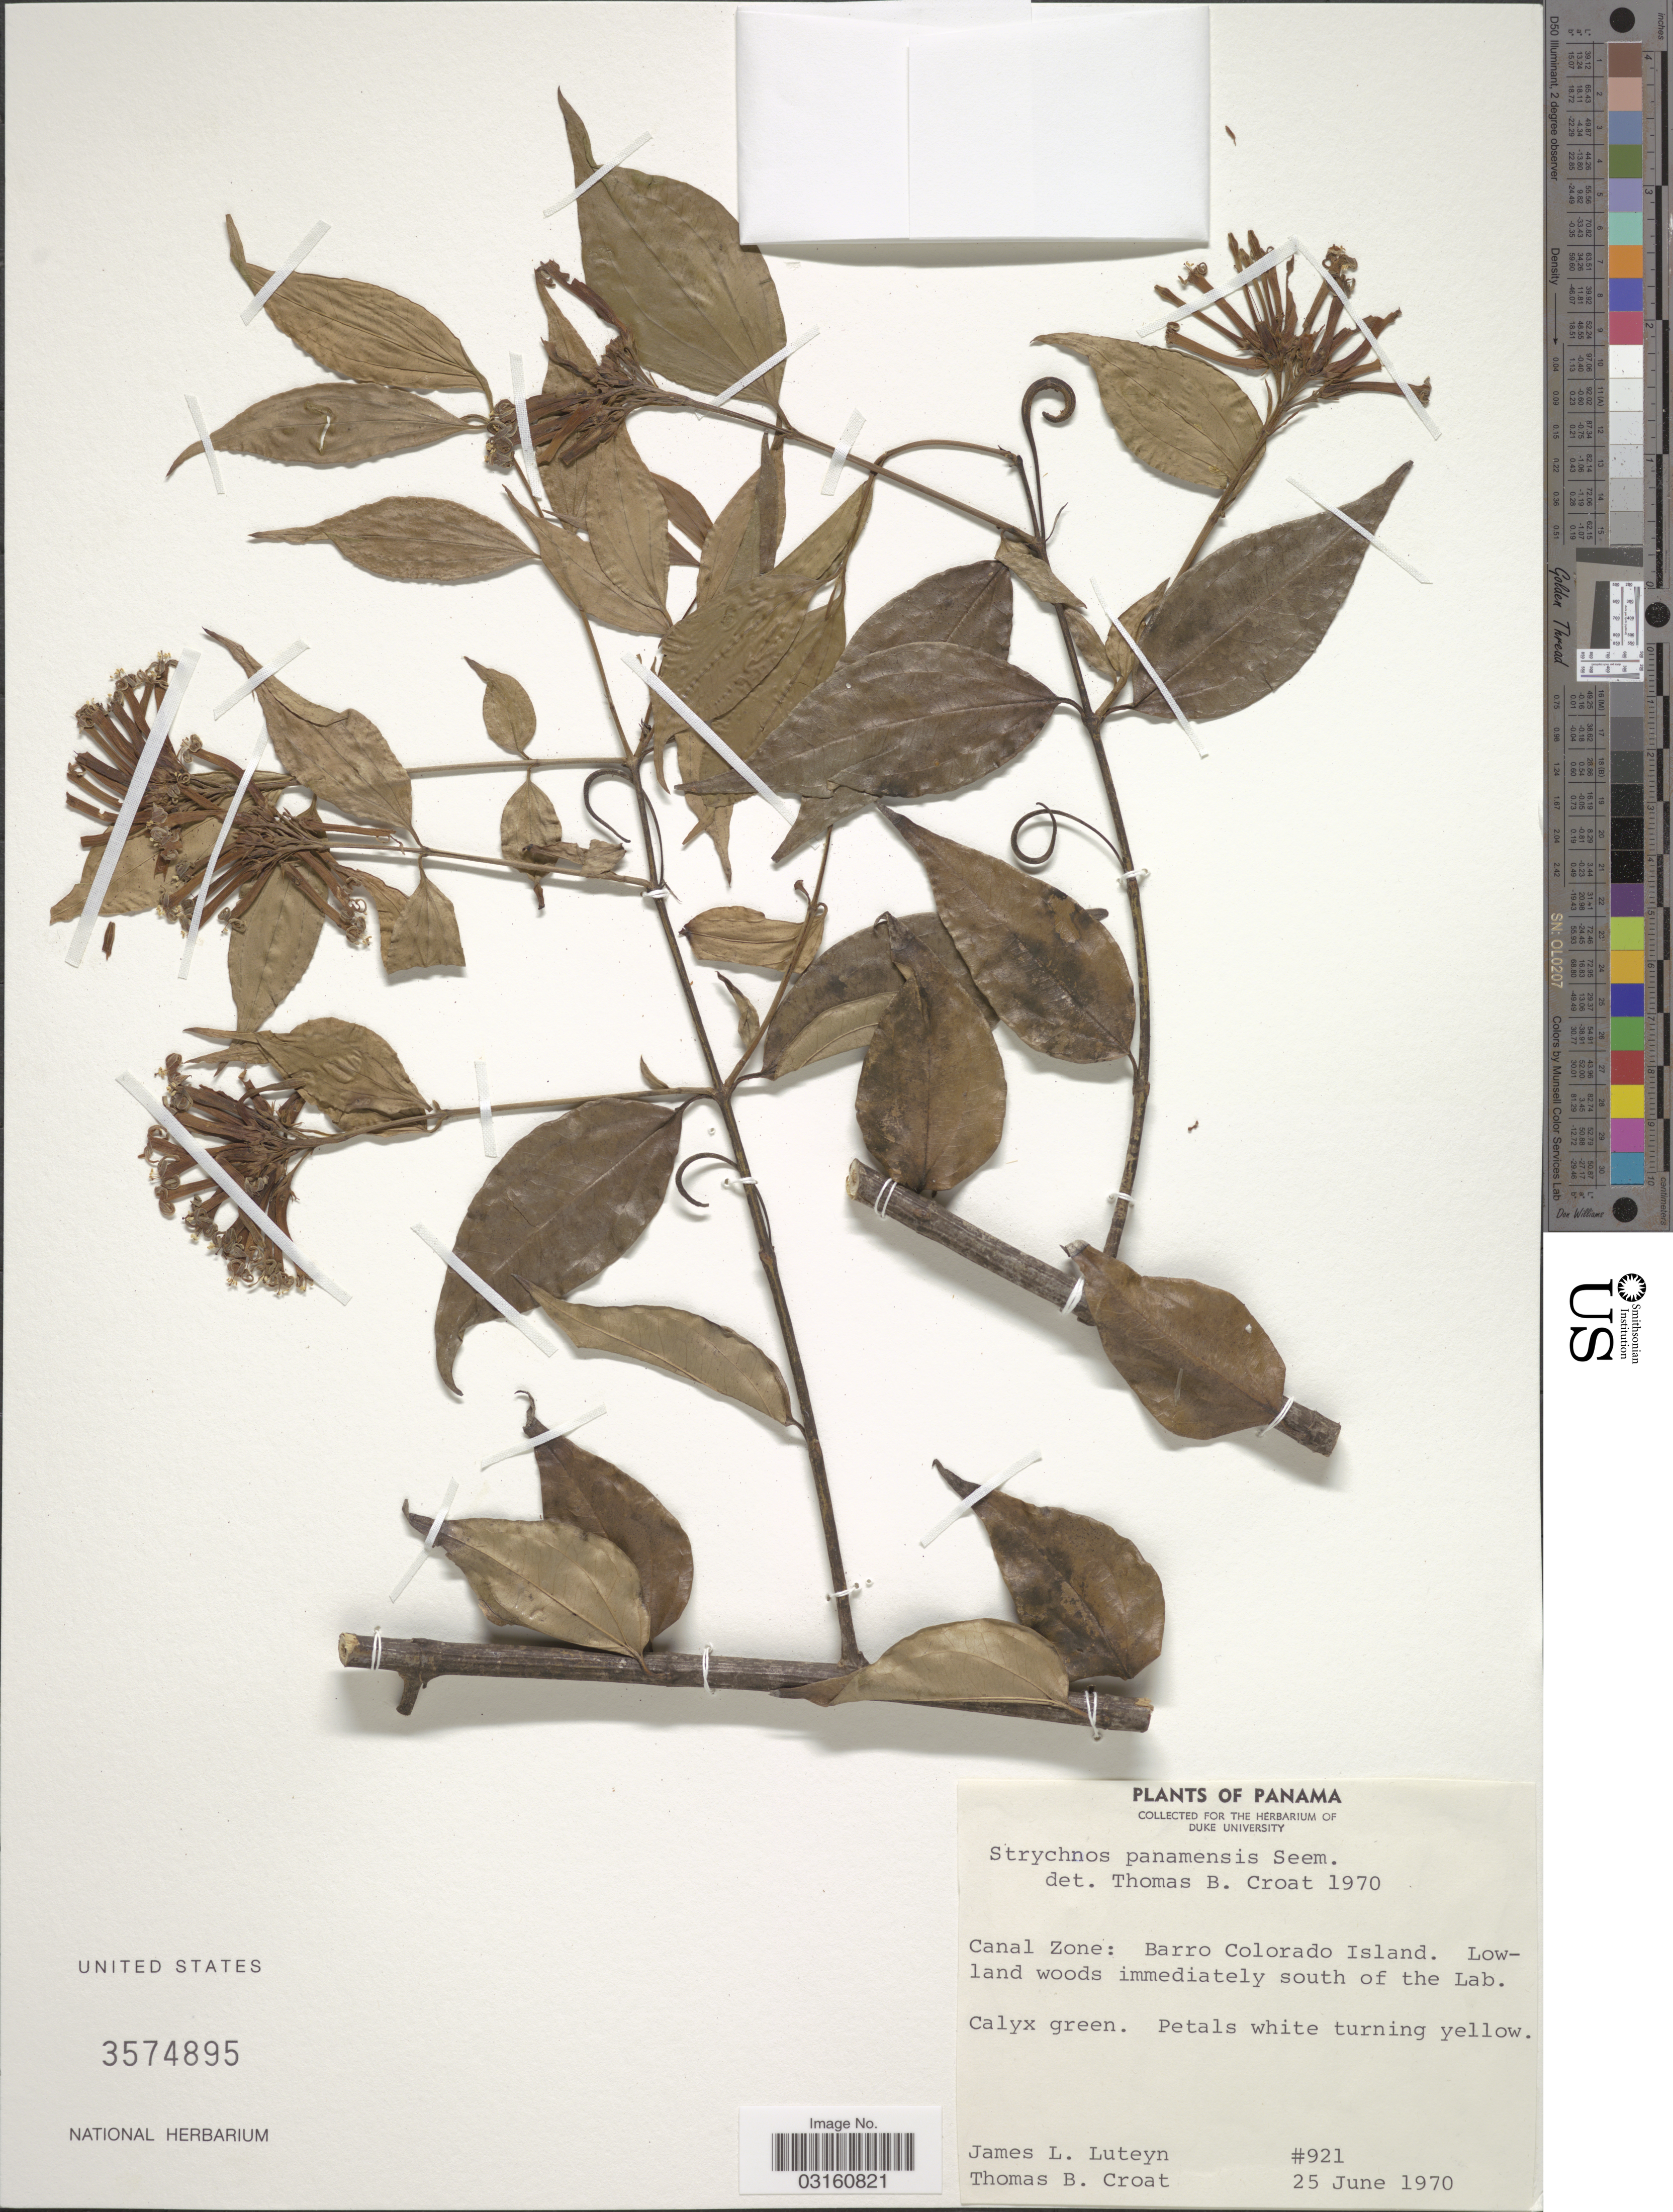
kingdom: Plantae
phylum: Tracheophyta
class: Magnoliopsida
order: Gentianales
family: Loganiaceae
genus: Strychnos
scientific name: Strychnos panamensis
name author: Seem.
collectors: J. L. Luteyn & T. B. Croat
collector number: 921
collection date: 1970-06-25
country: Panama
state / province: Panamá Oeste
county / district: Canal Zone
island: Barro Colorado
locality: Canal Zone: Barro Colorado Island. Lowland woods immediately south of the Lab.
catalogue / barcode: US 3574895